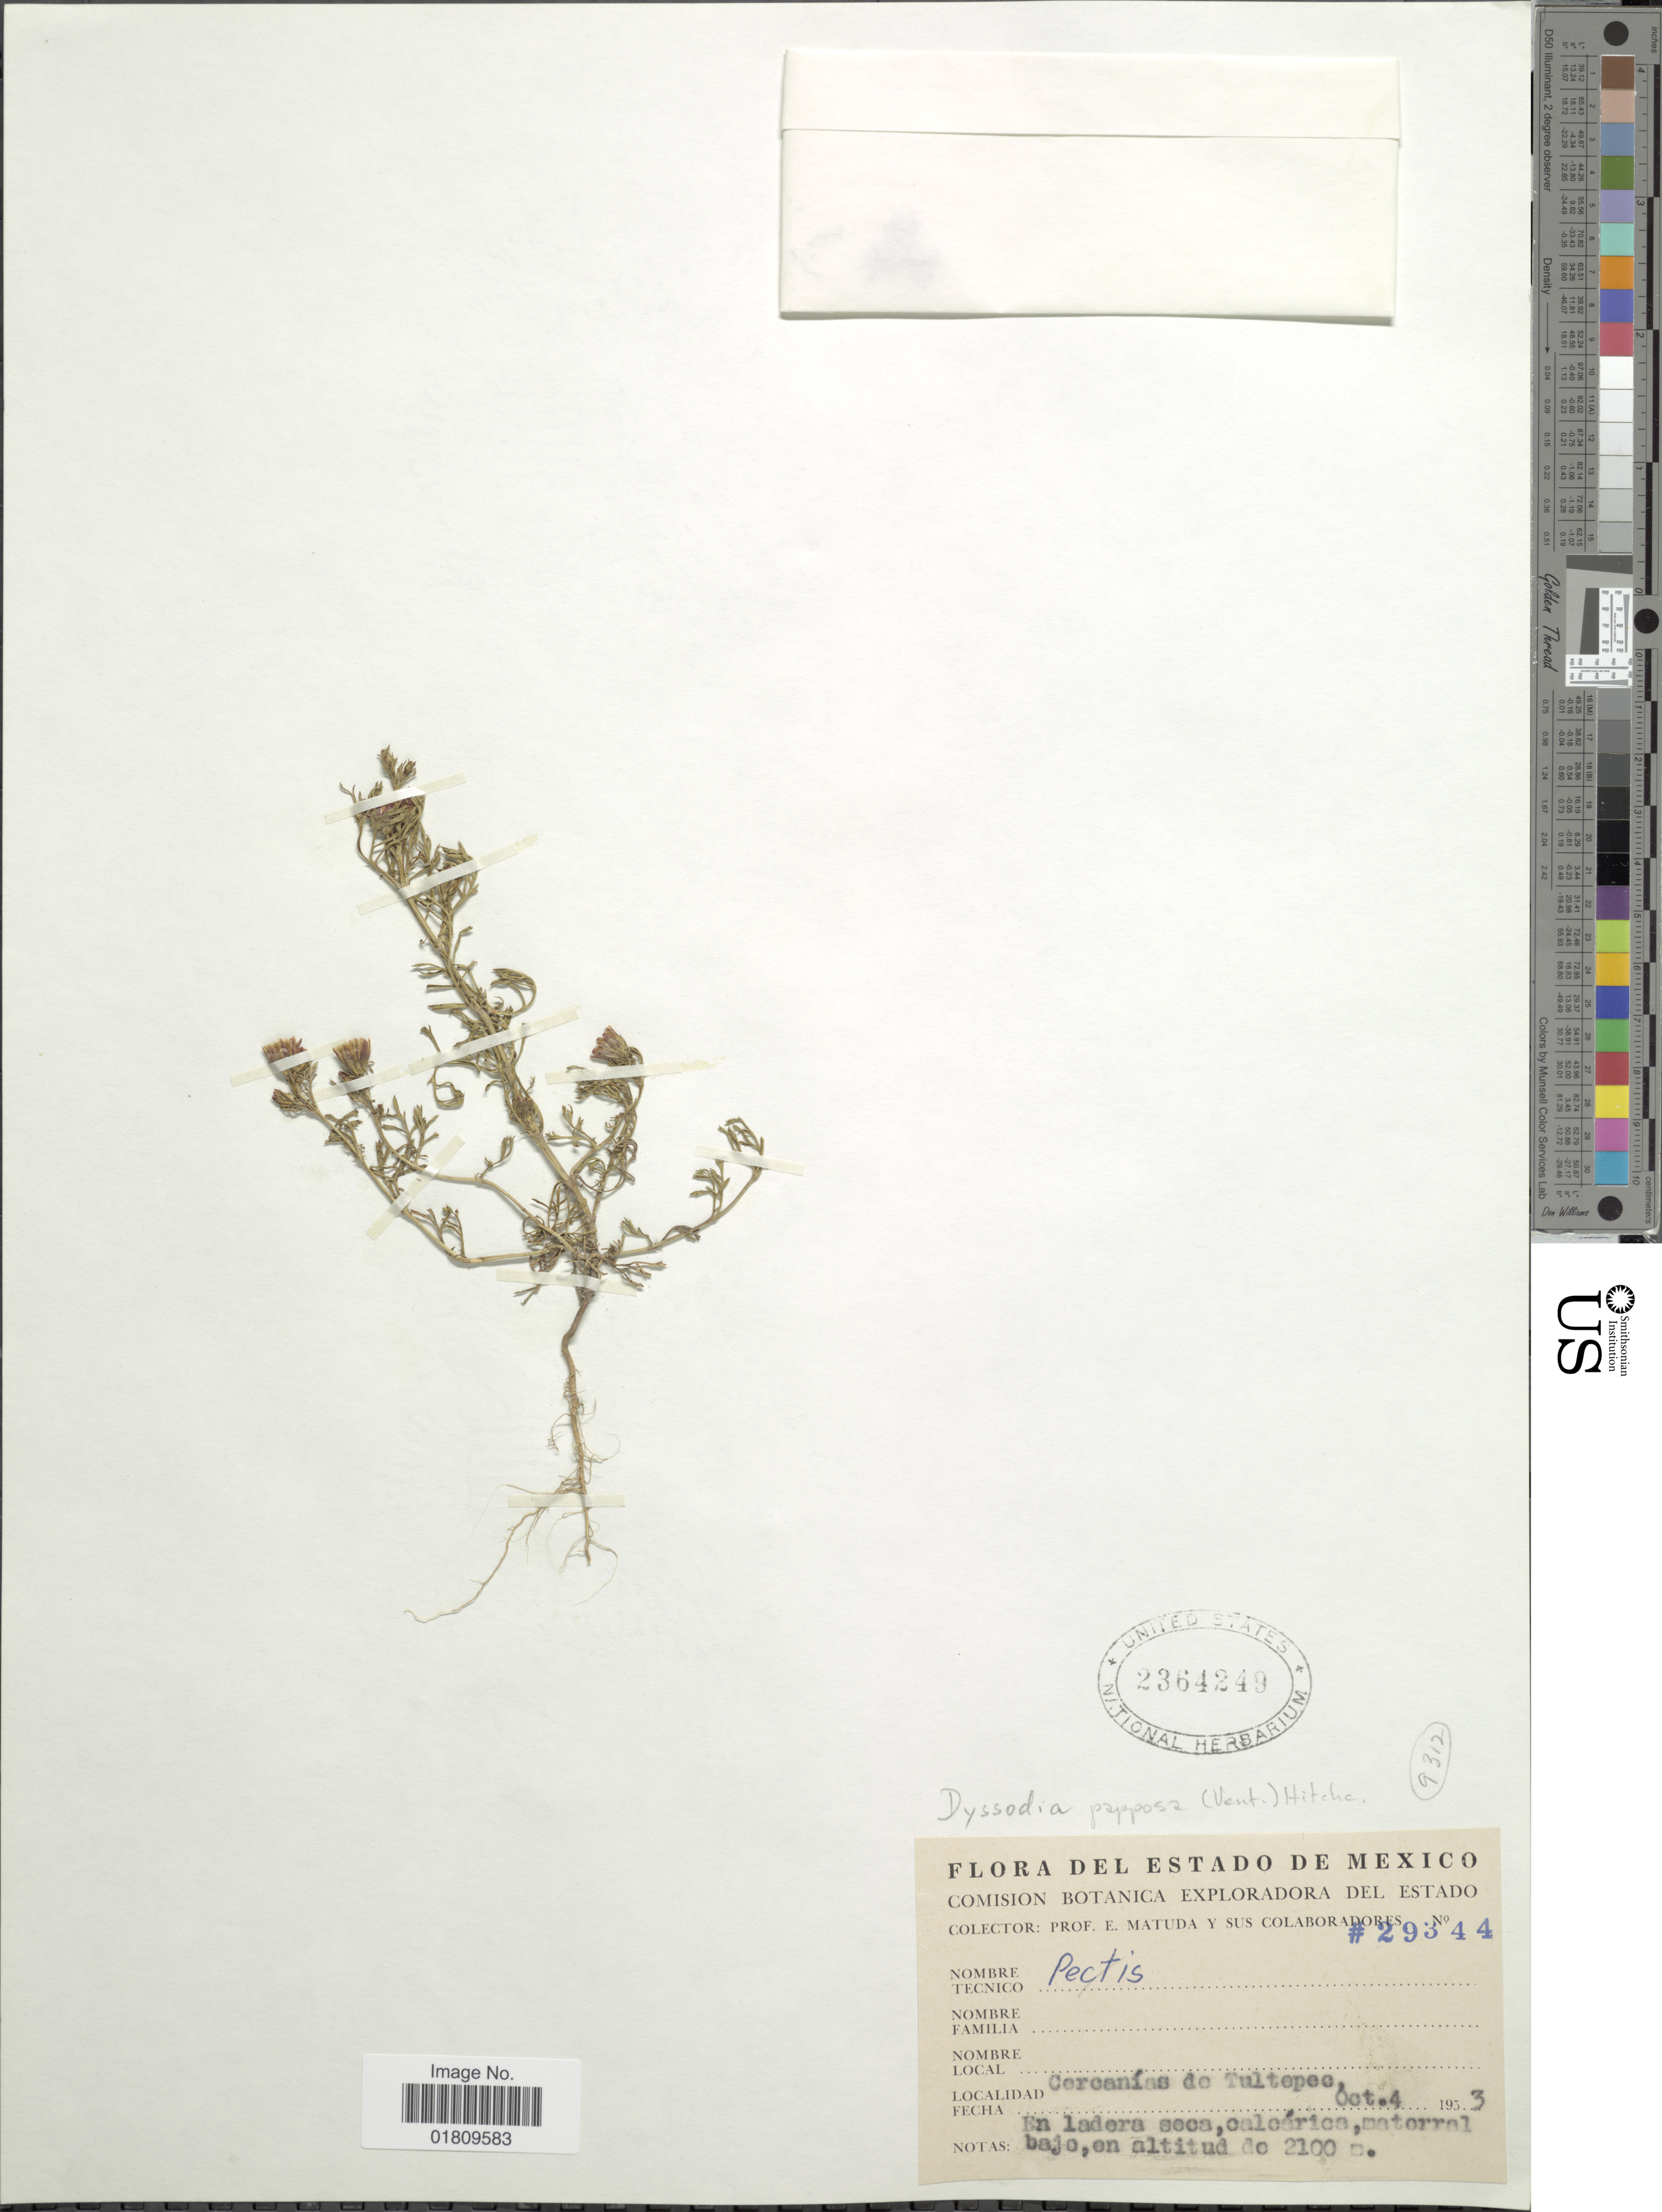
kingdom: Plantae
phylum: Tracheophyta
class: Magnoliopsida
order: Asterales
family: Asteraceae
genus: Dyssodia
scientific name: Dyssodia papposa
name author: (Vent.) Hitchc.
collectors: E. Matuda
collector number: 29344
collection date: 1953-10-04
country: Mexico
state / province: México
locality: Cercanías de Tultepec, en ladera seca, calcárica, matorral bajo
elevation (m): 2100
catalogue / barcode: US 2364249